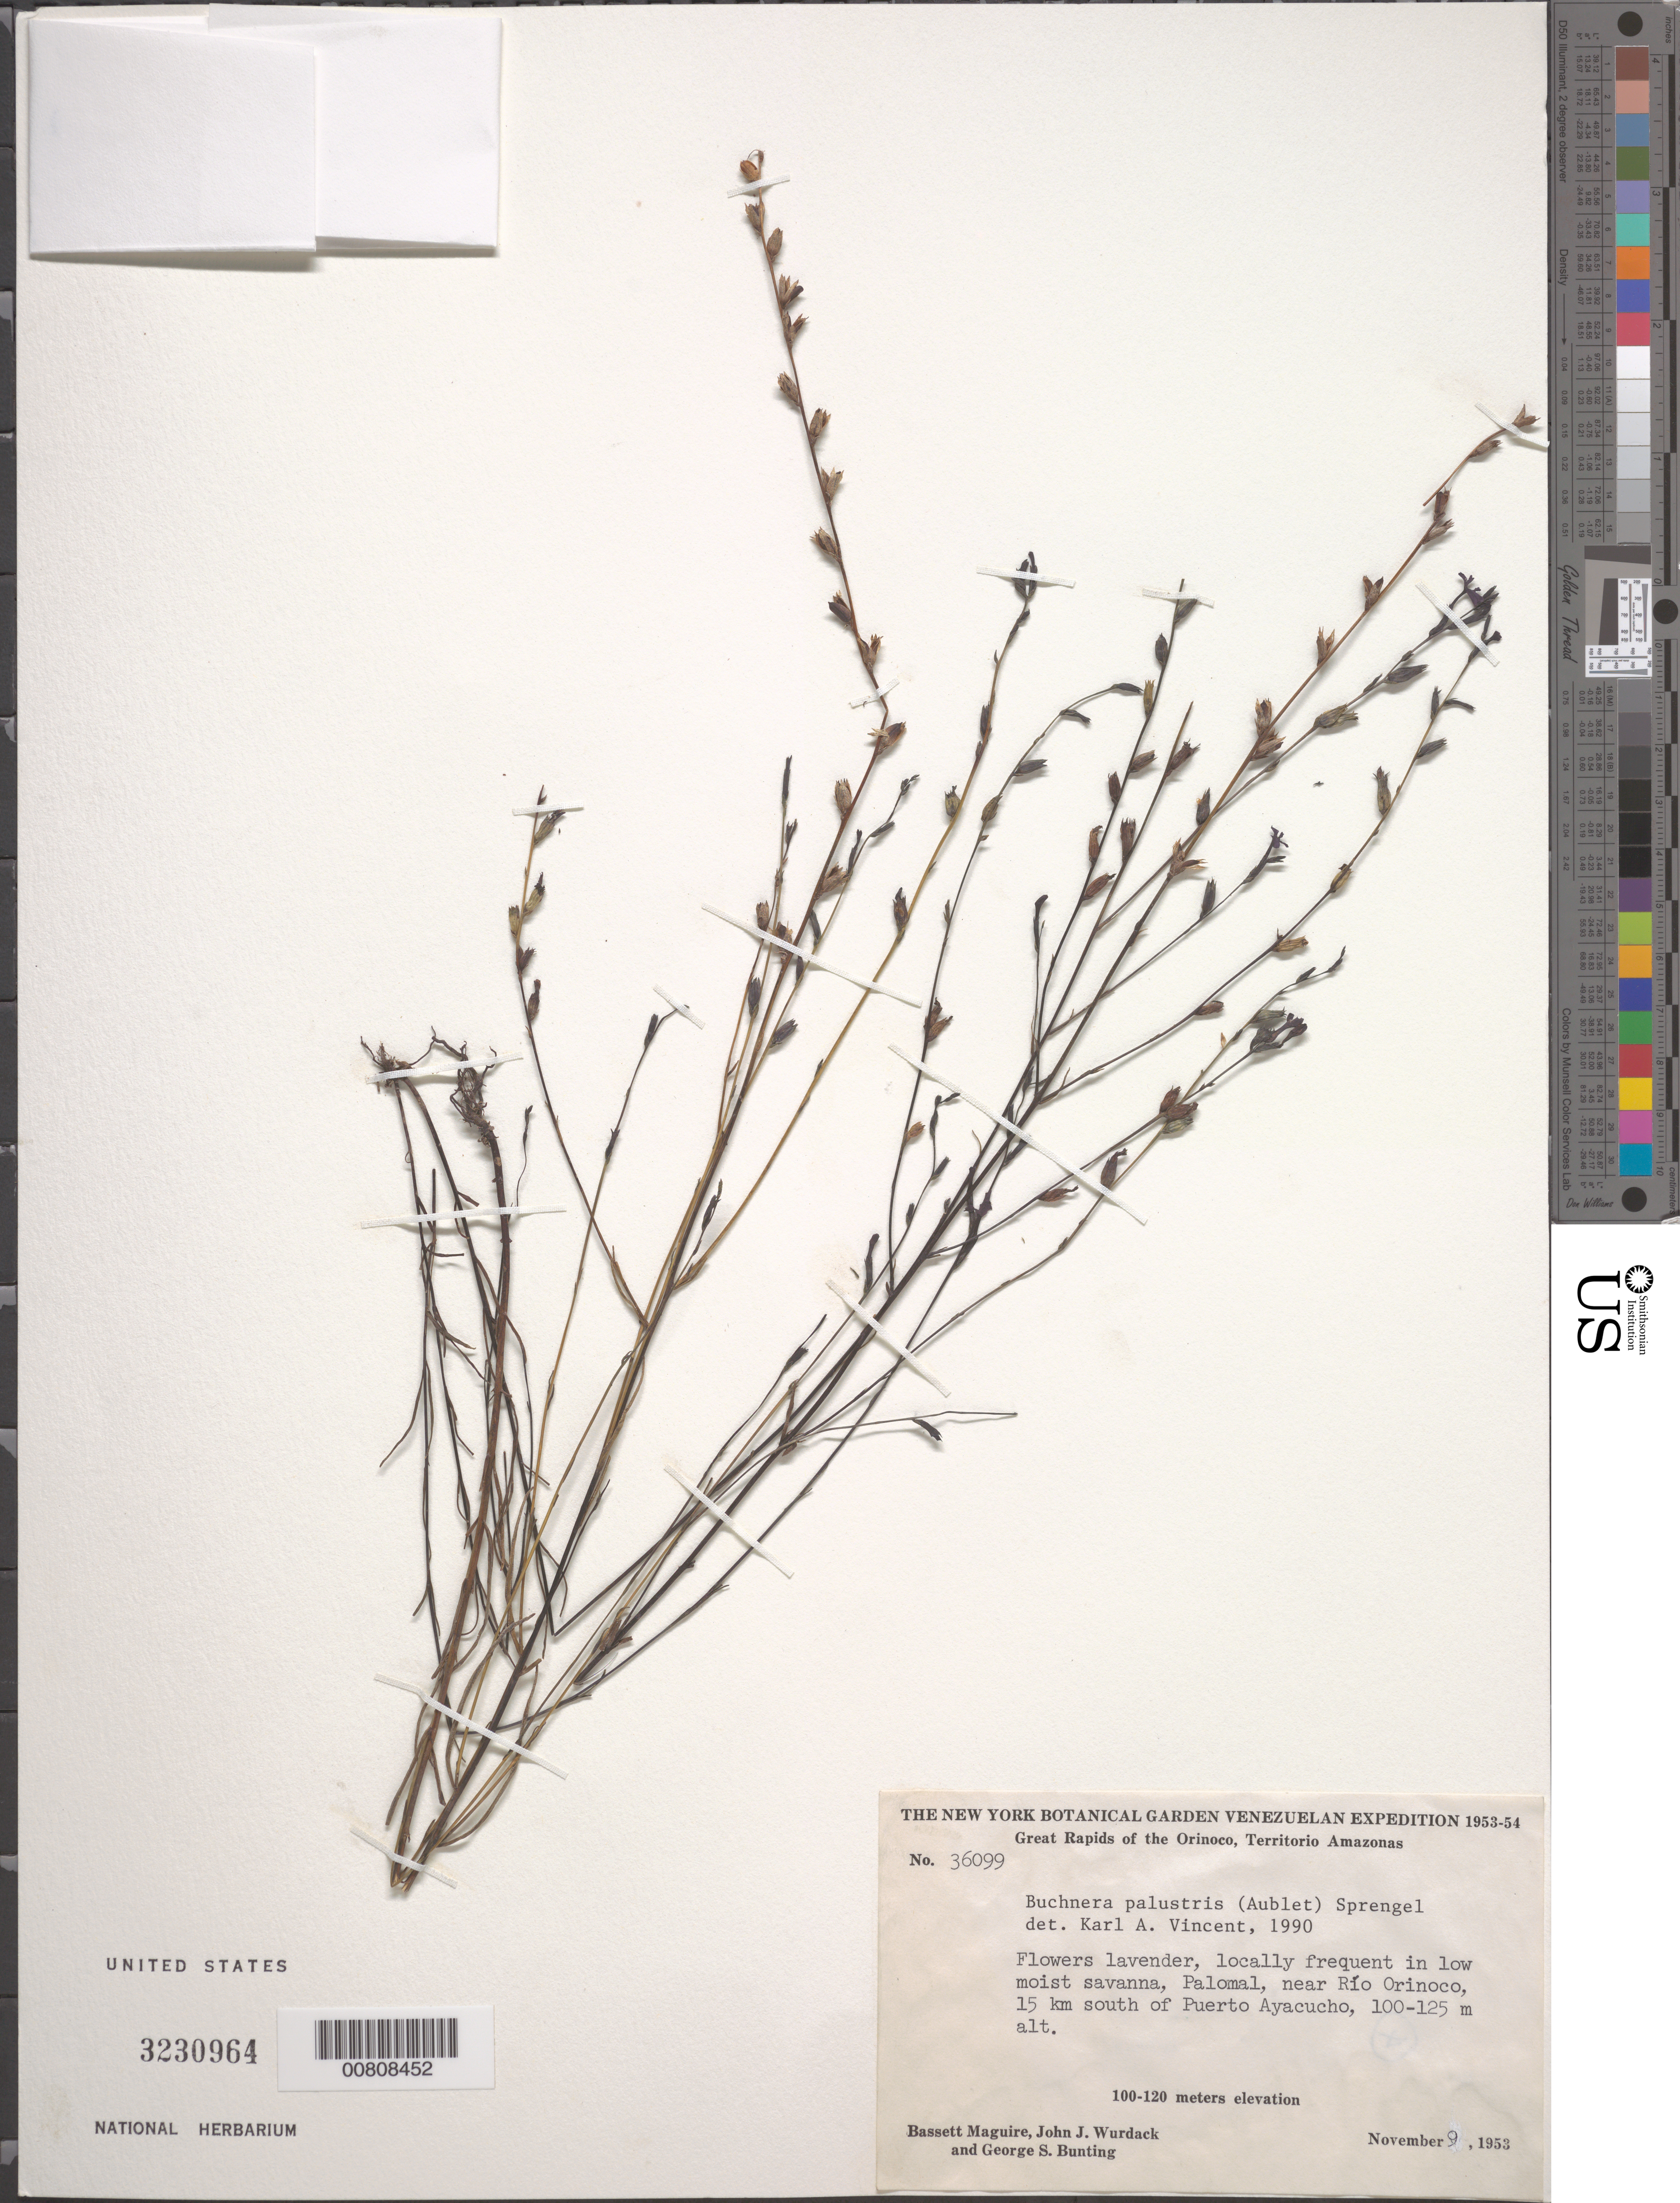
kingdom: Plantae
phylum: Tracheophyta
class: Magnoliopsida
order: Lamiales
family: Orobanchaceae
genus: Buchnera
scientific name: Buchnera palustris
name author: (Aubl.) Spreng.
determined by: Vincent, K. A.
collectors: B. Maguire, J. J. Wurdack & G. S. Bunting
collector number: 36099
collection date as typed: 9-Nov-53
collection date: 1953-11-09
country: Venezuela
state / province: Amazonas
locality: Palomal, 15 km south of Puerto Ayacucho, Orinoco River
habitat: Low, moist savanna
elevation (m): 100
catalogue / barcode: US 3230964